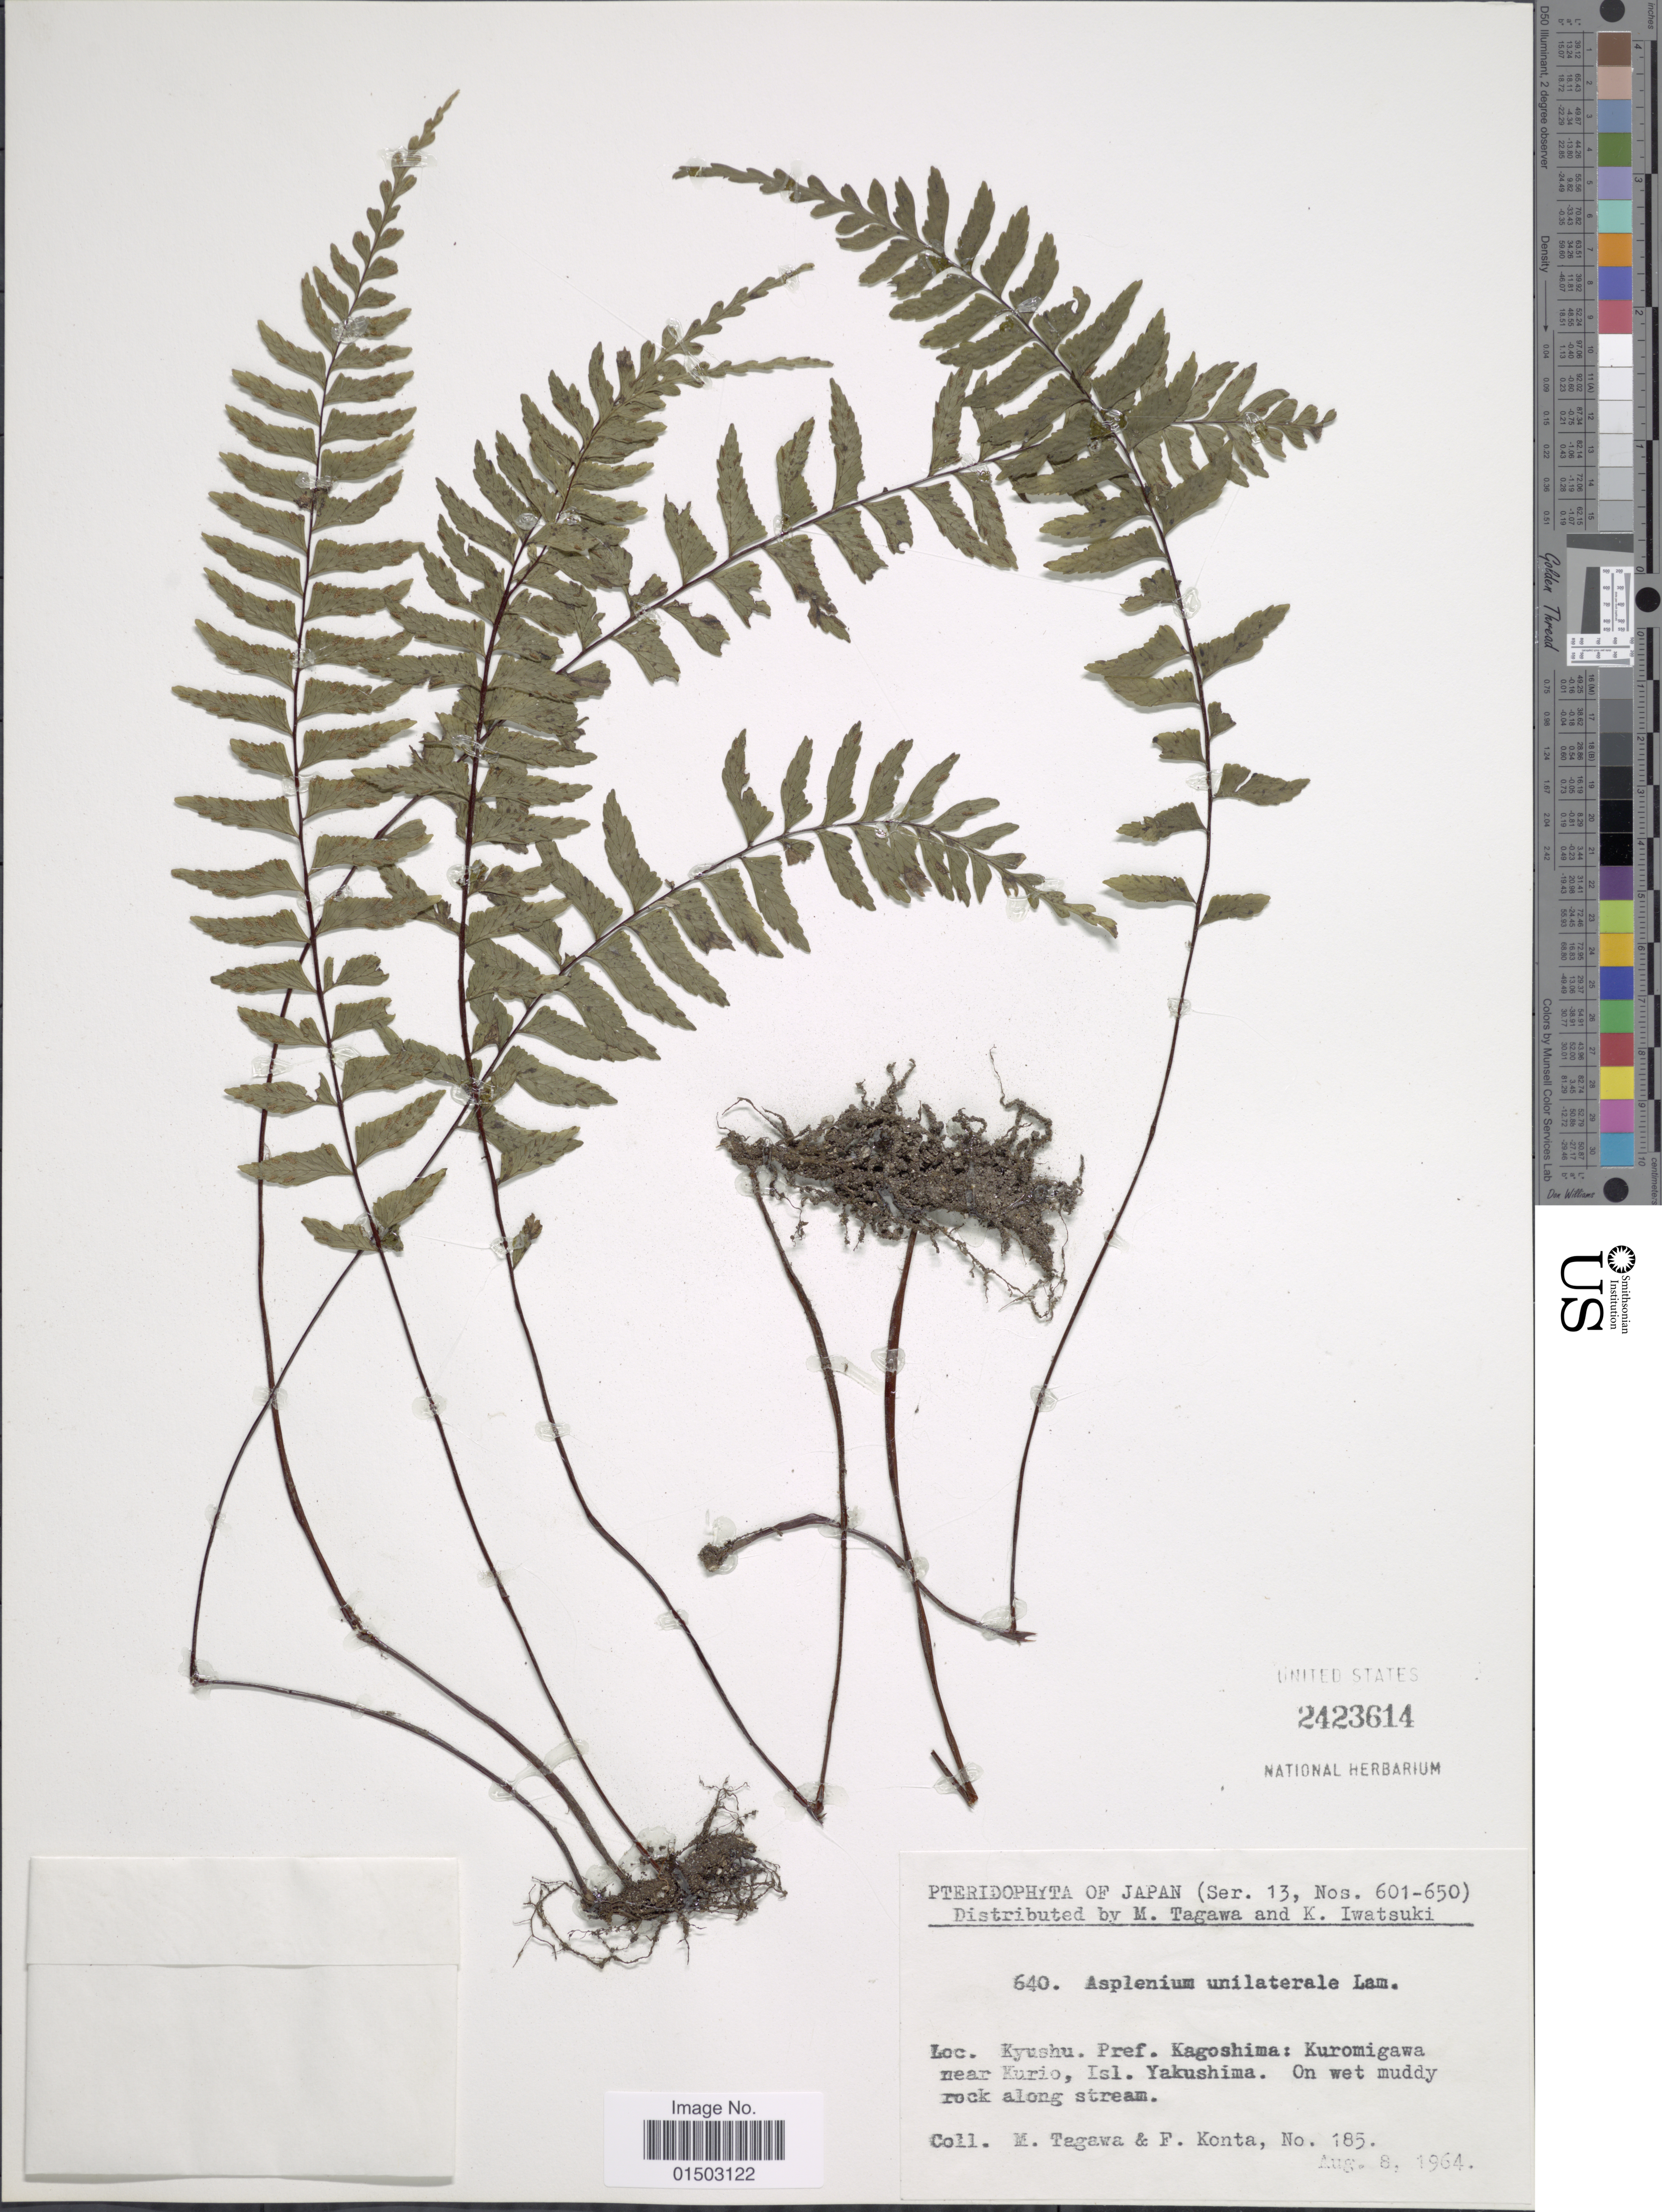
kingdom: Plantae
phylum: Tracheophyta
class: Polypodiopsida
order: Polypodiales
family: Aspleniaceae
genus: Hymenasplenium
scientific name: Hymenasplenium unilaterale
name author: (Lam.) Hayata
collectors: M. Tagawa & F. Konta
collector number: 185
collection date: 1964-08-08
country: Japan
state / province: Kagosima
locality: Japan. Kyushu.Pref. Kagoshima: Kuromigawa near Kurio, Isl. Yakushima.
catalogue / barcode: US 2423614